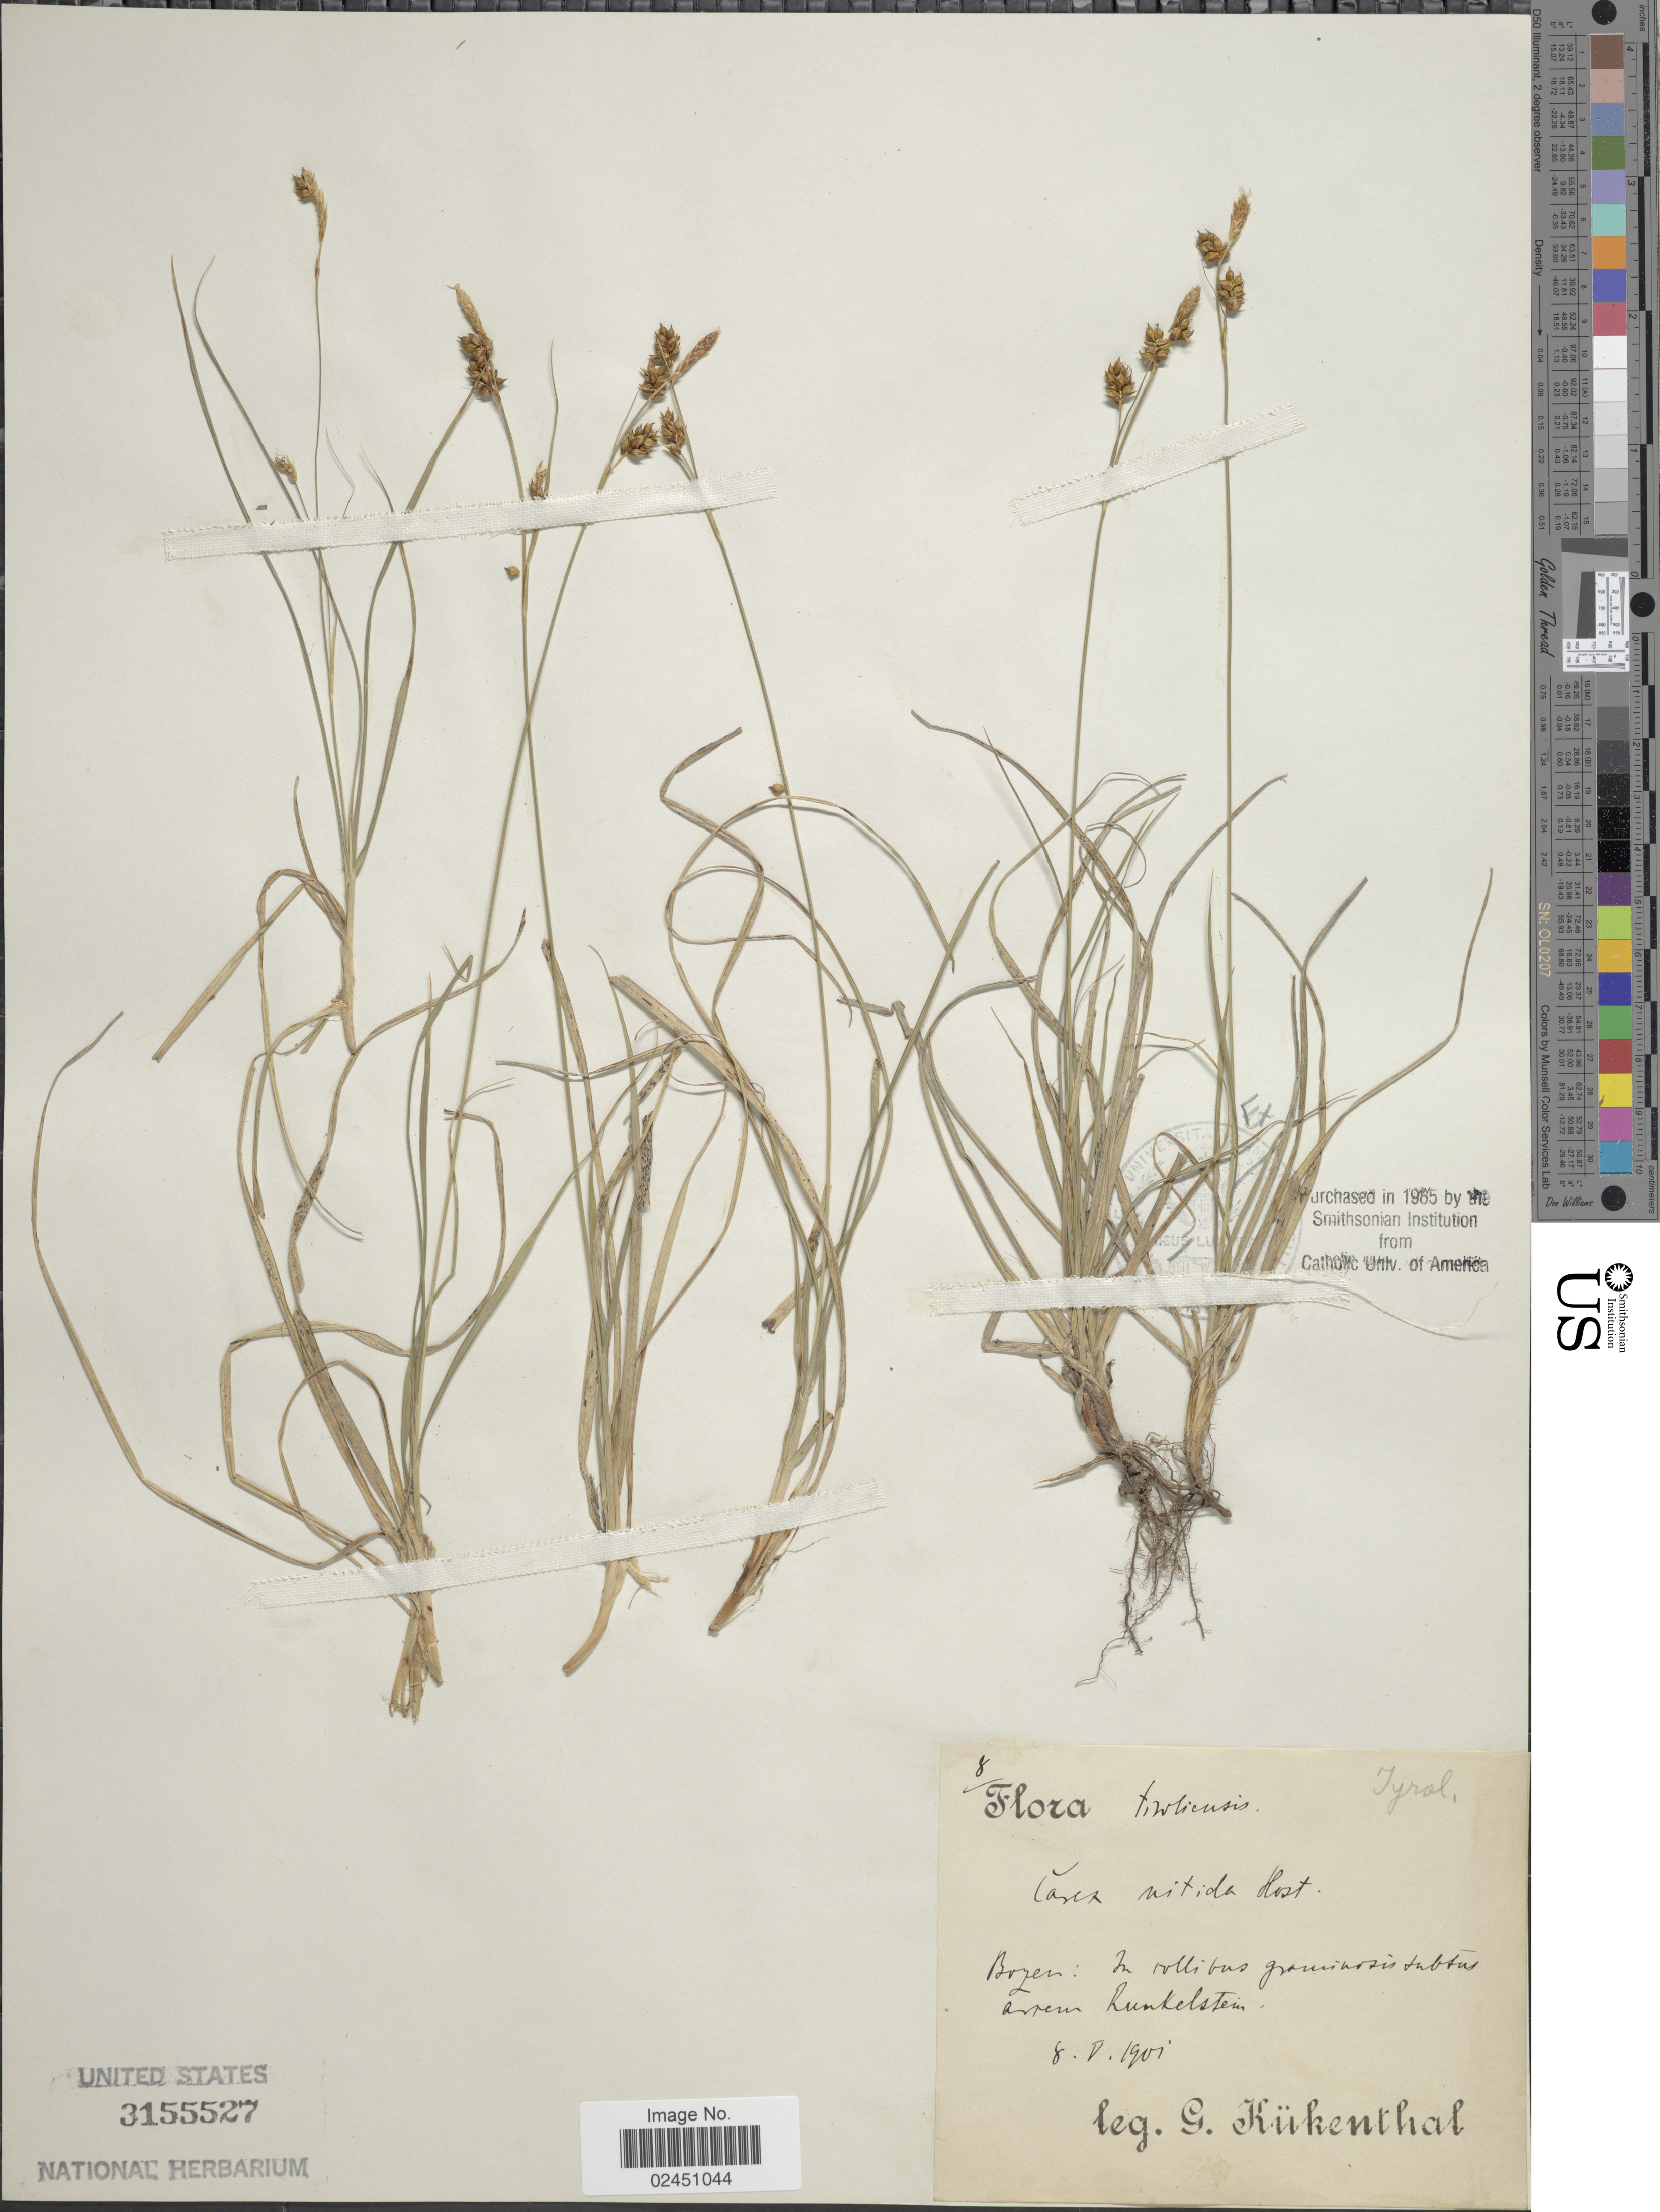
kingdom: Plantae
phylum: Tracheophyta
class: Liliopsida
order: Poales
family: Cyperaceae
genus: Carex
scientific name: Carex liparocarpos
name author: Gaudin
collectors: G. Kükenthal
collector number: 8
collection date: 1901-05-08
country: Italy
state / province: Trentino-Alto Adige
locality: Boyen: In collibus graninosis jubtus asen Runkelstein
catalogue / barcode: US 3155527